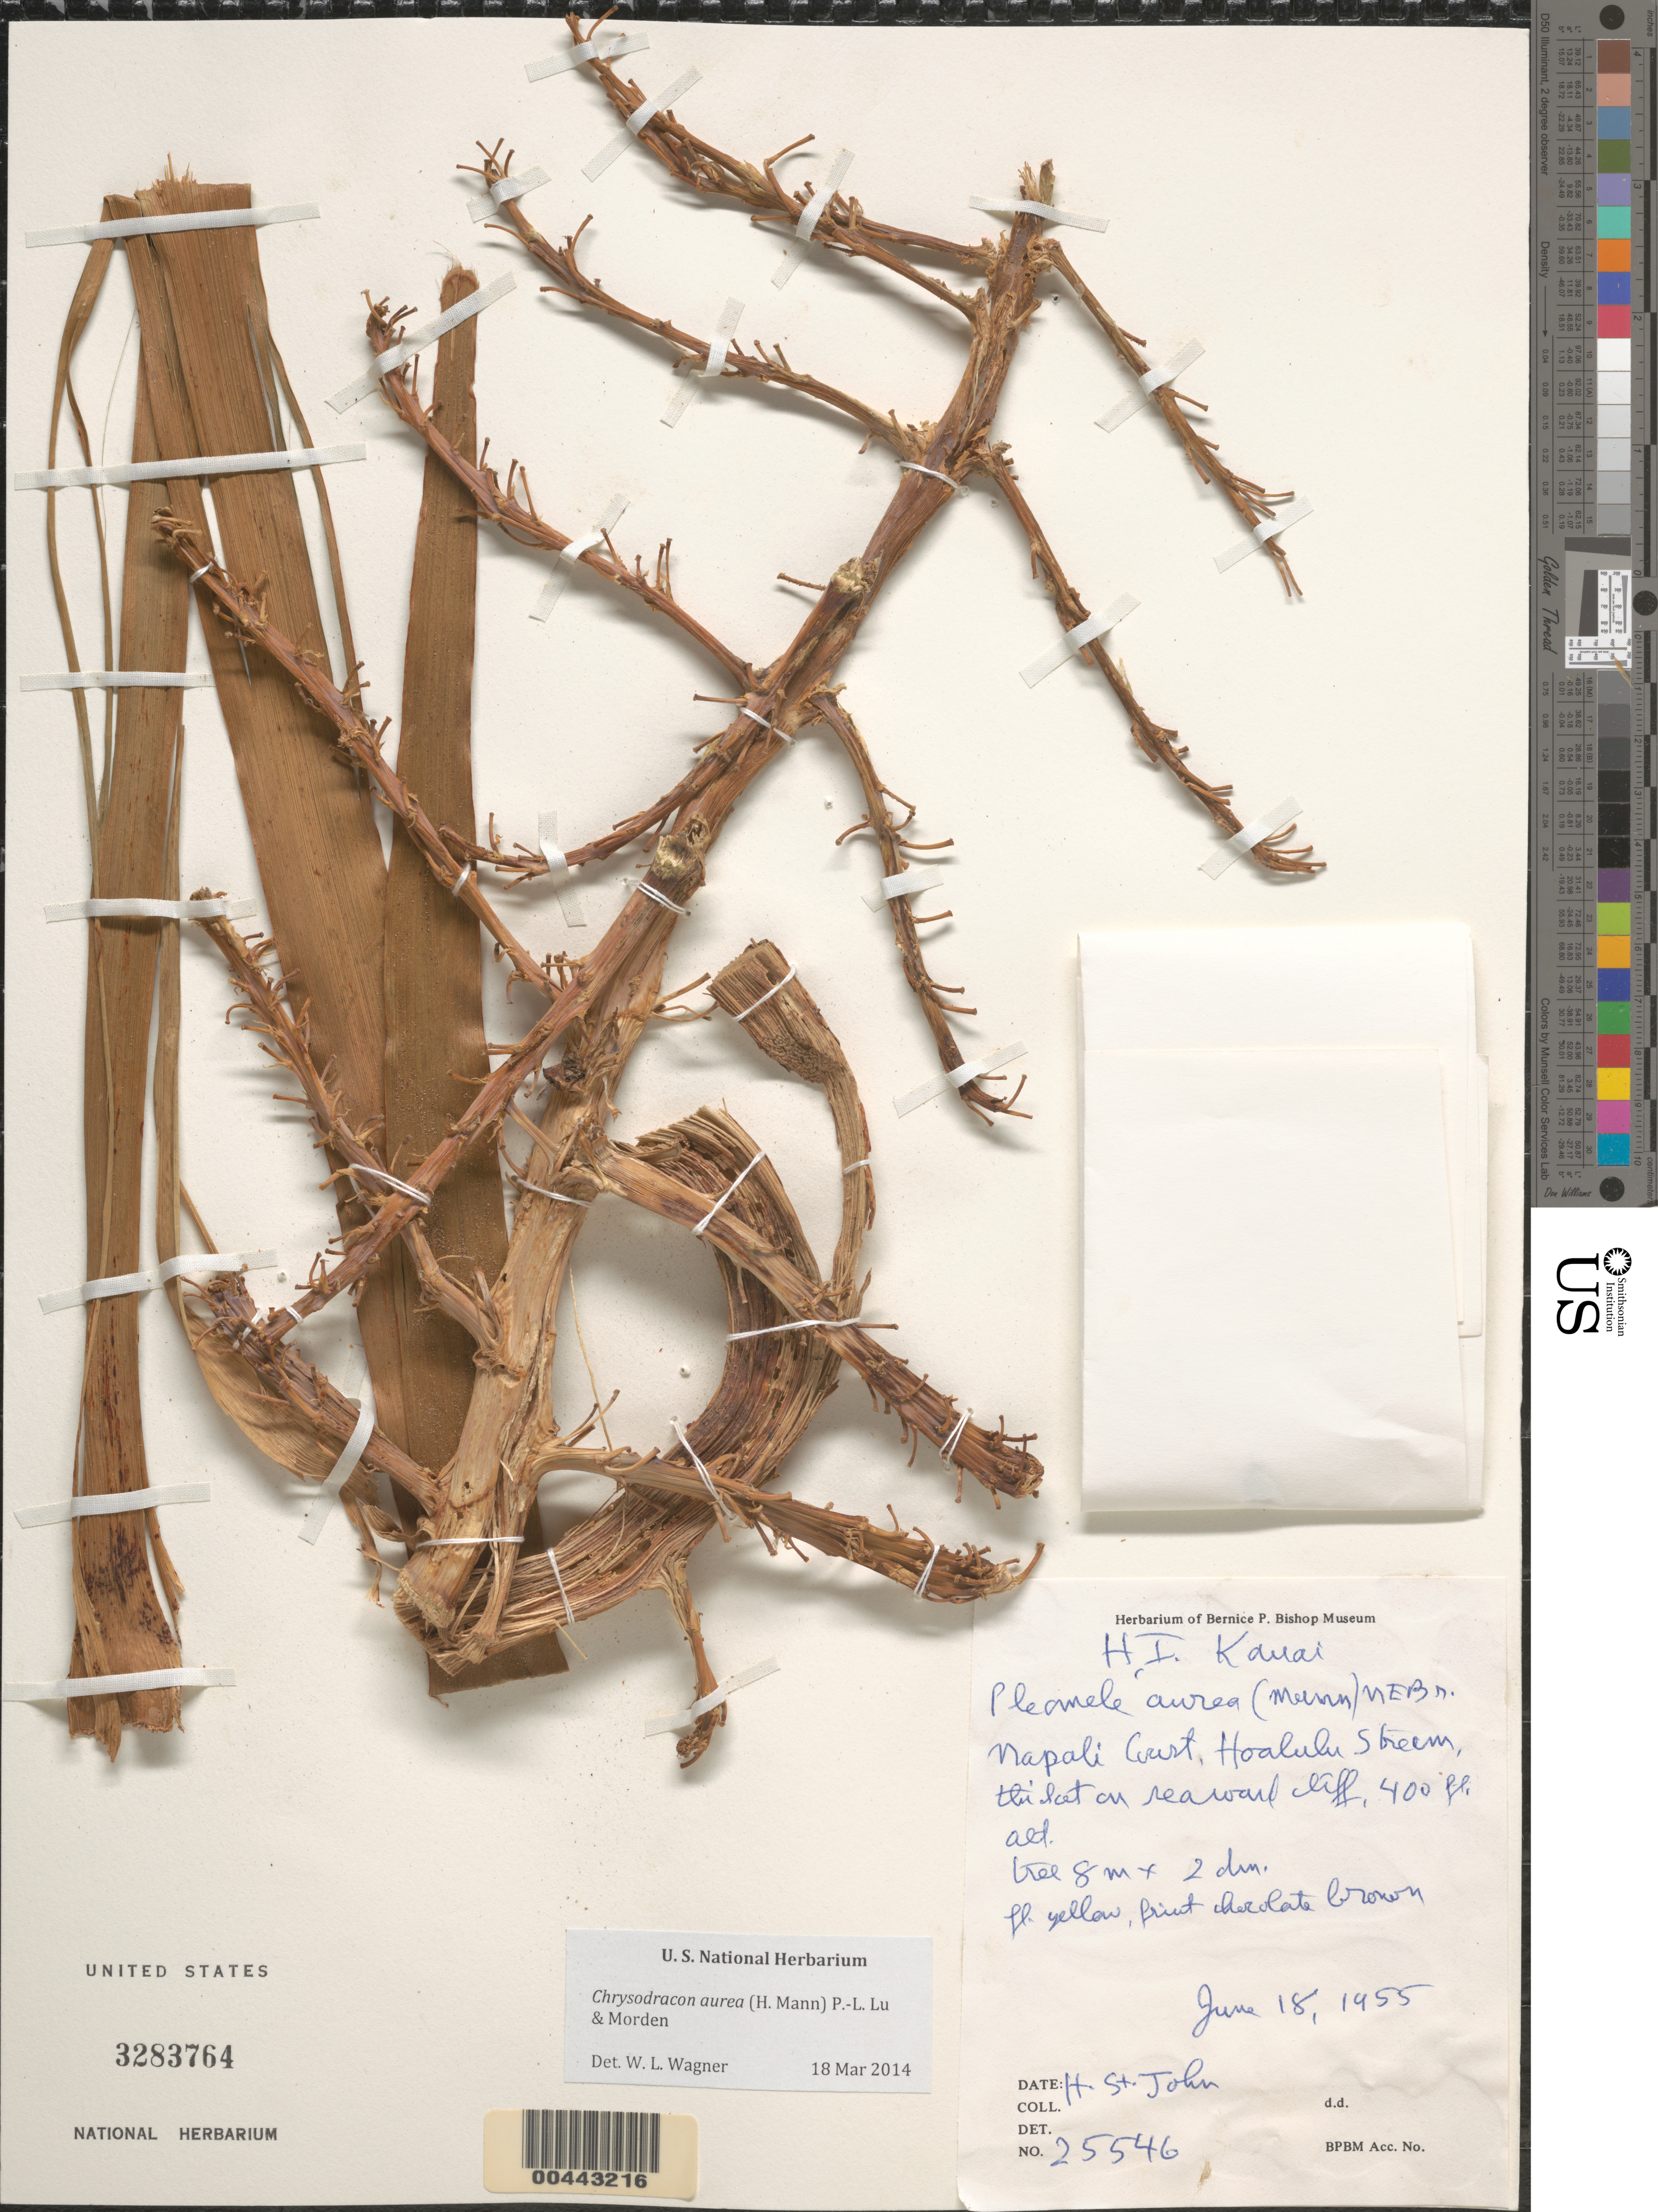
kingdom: Plantae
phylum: Tracheophyta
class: Liliopsida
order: Asparagales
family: Asparagaceae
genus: Dracaena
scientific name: Dracaena aurea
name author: H. Mann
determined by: Wagner, W. L., (BOT), Smithsonian Institution - National Museum of Natural History (UNITED STATES)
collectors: H. St. John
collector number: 25546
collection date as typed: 18 Jun 1955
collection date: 1955-06-18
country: United States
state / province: Hawaii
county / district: Kauai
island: Kaua'i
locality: Napali Coast, Hoalulu Stream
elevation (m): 122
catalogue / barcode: US 3283764